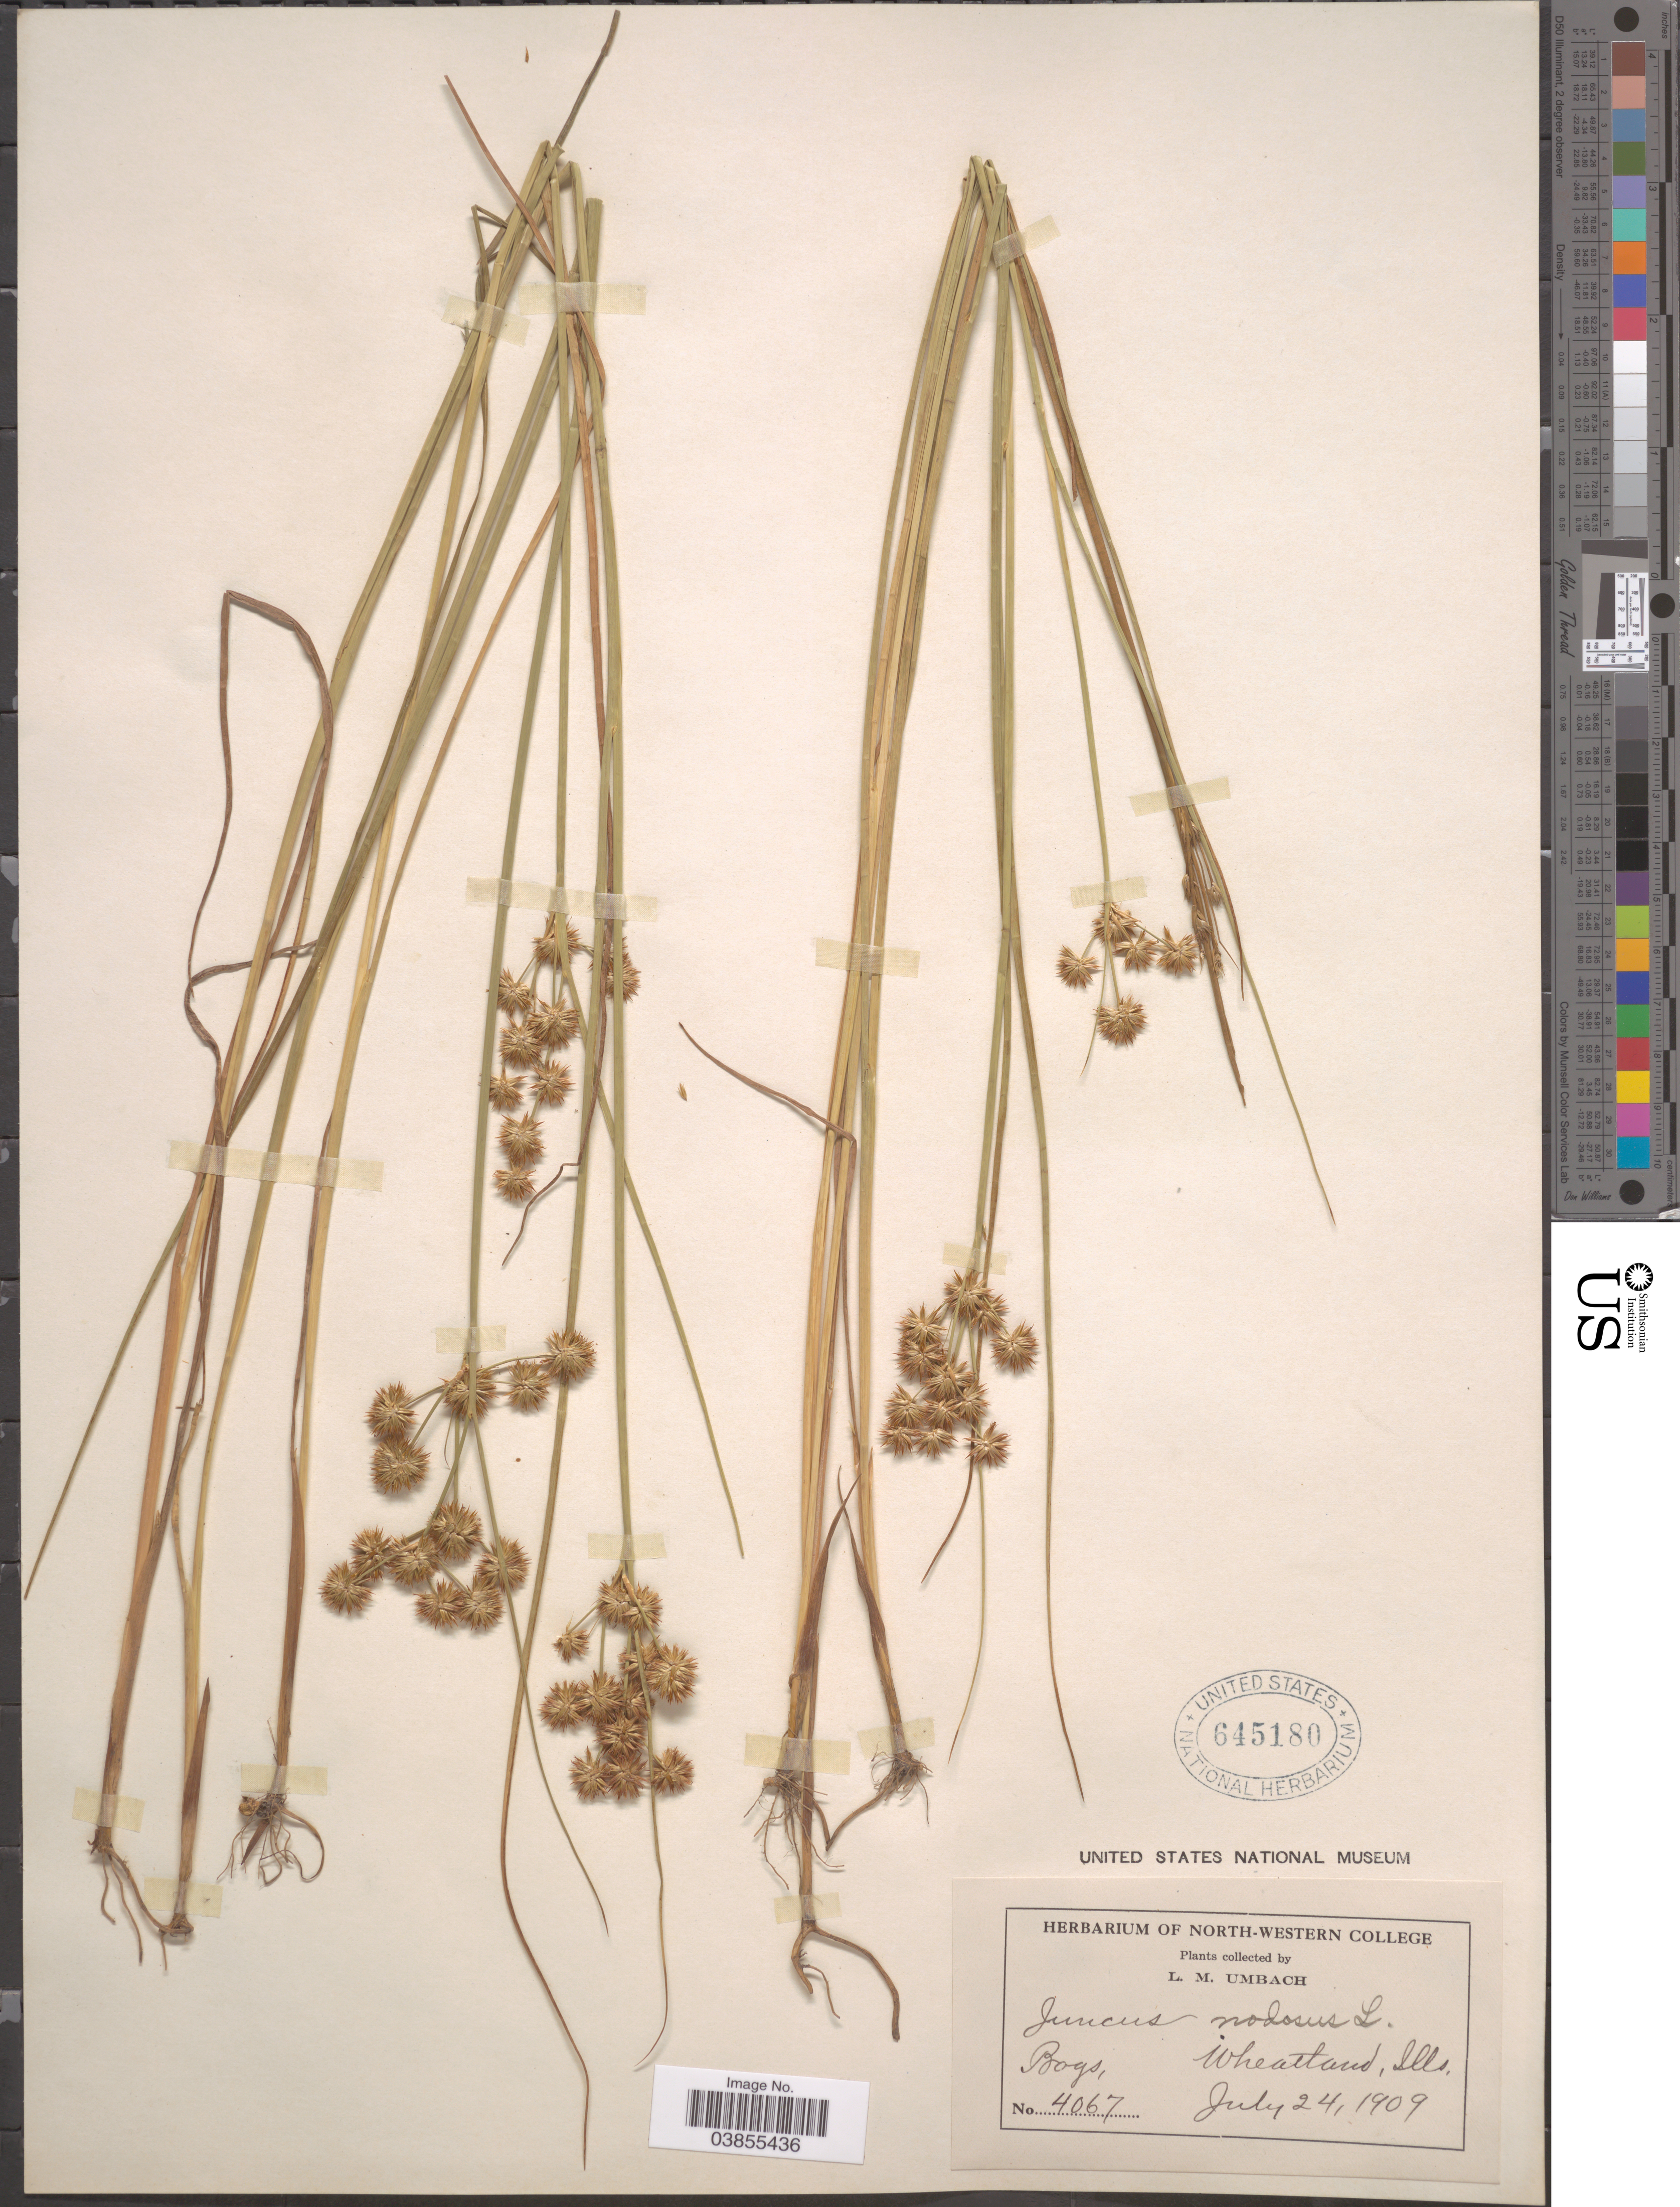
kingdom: Plantae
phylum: Tracheophyta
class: Liliopsida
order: Poales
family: Juncaceae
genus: Juncus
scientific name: Juncus nodosus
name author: L.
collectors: L. M. Umbach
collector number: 4067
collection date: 1909-07-24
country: United States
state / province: Illinois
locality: Wheatland.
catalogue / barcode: US 645180